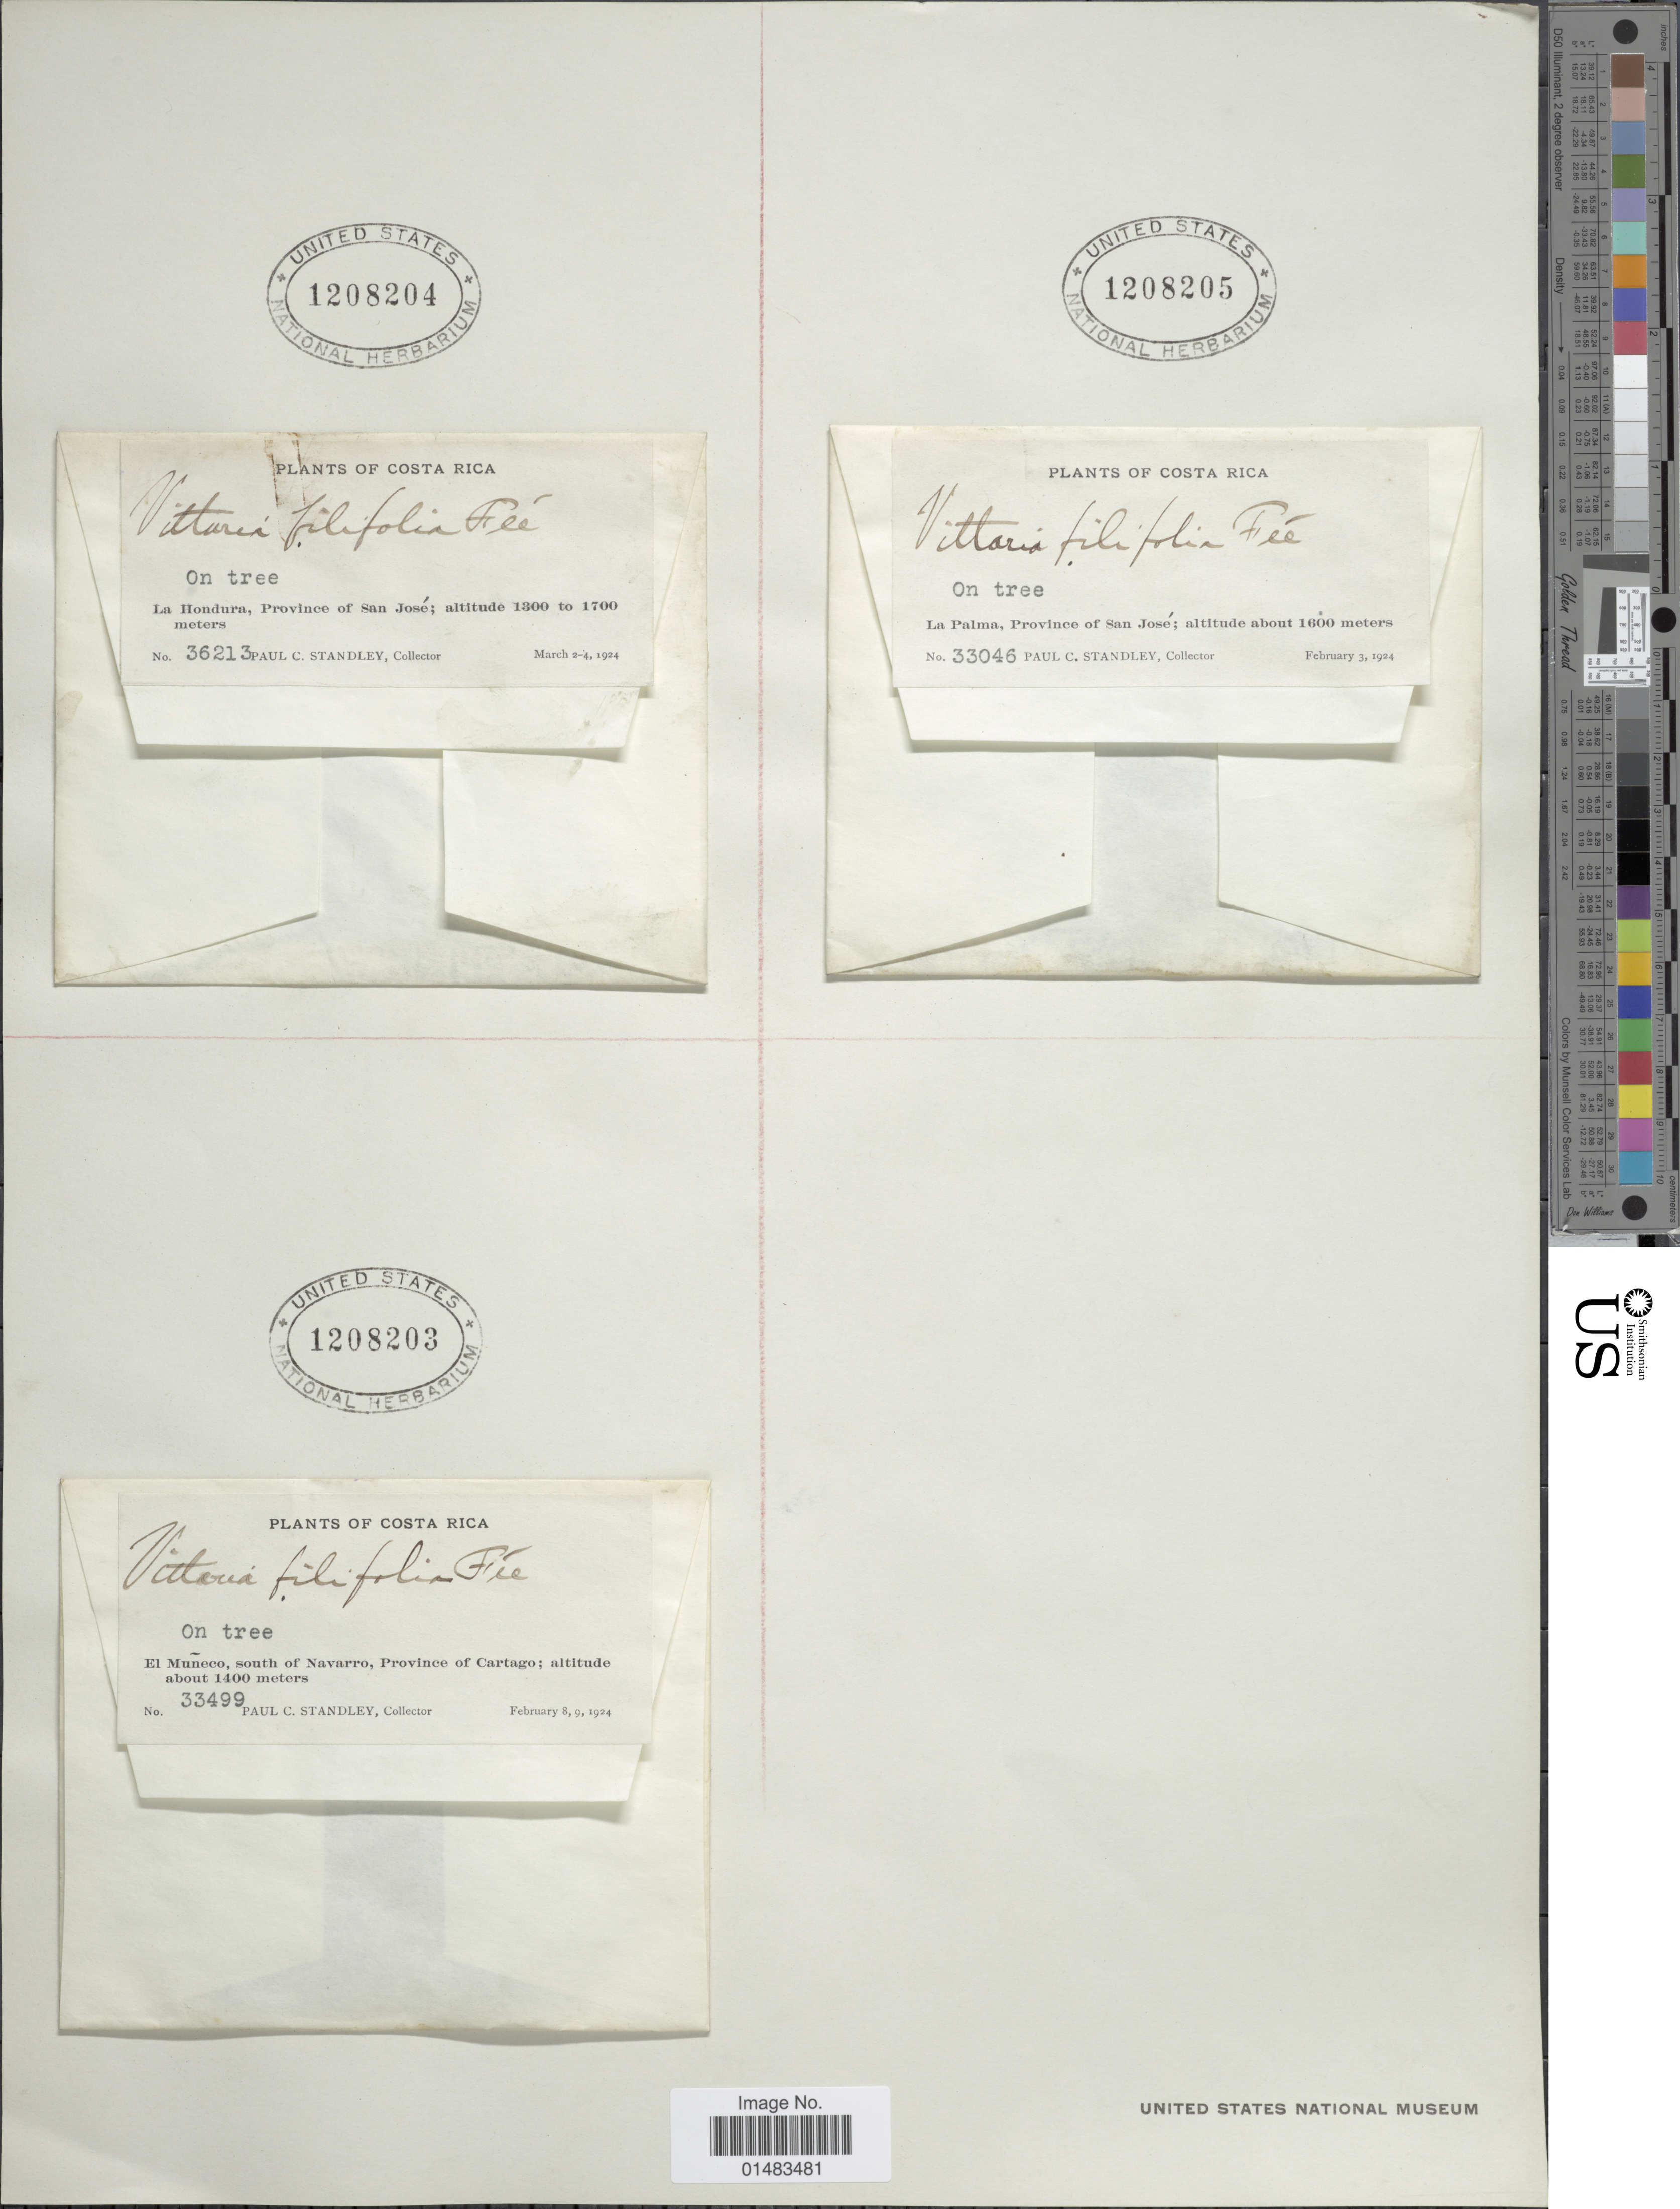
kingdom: Plantae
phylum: Tracheophyta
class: Polypodiopsida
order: Polypodiales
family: Pteridaceae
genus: Vittaria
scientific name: Vittaria graminifolia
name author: Kaulf.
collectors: P. C. Standley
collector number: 33499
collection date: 1924-02-08/1924-02-09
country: Costa Rica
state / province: Cartago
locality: Costa Rica, El Muneco, south of Navarro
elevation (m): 1400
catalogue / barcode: US 1208203